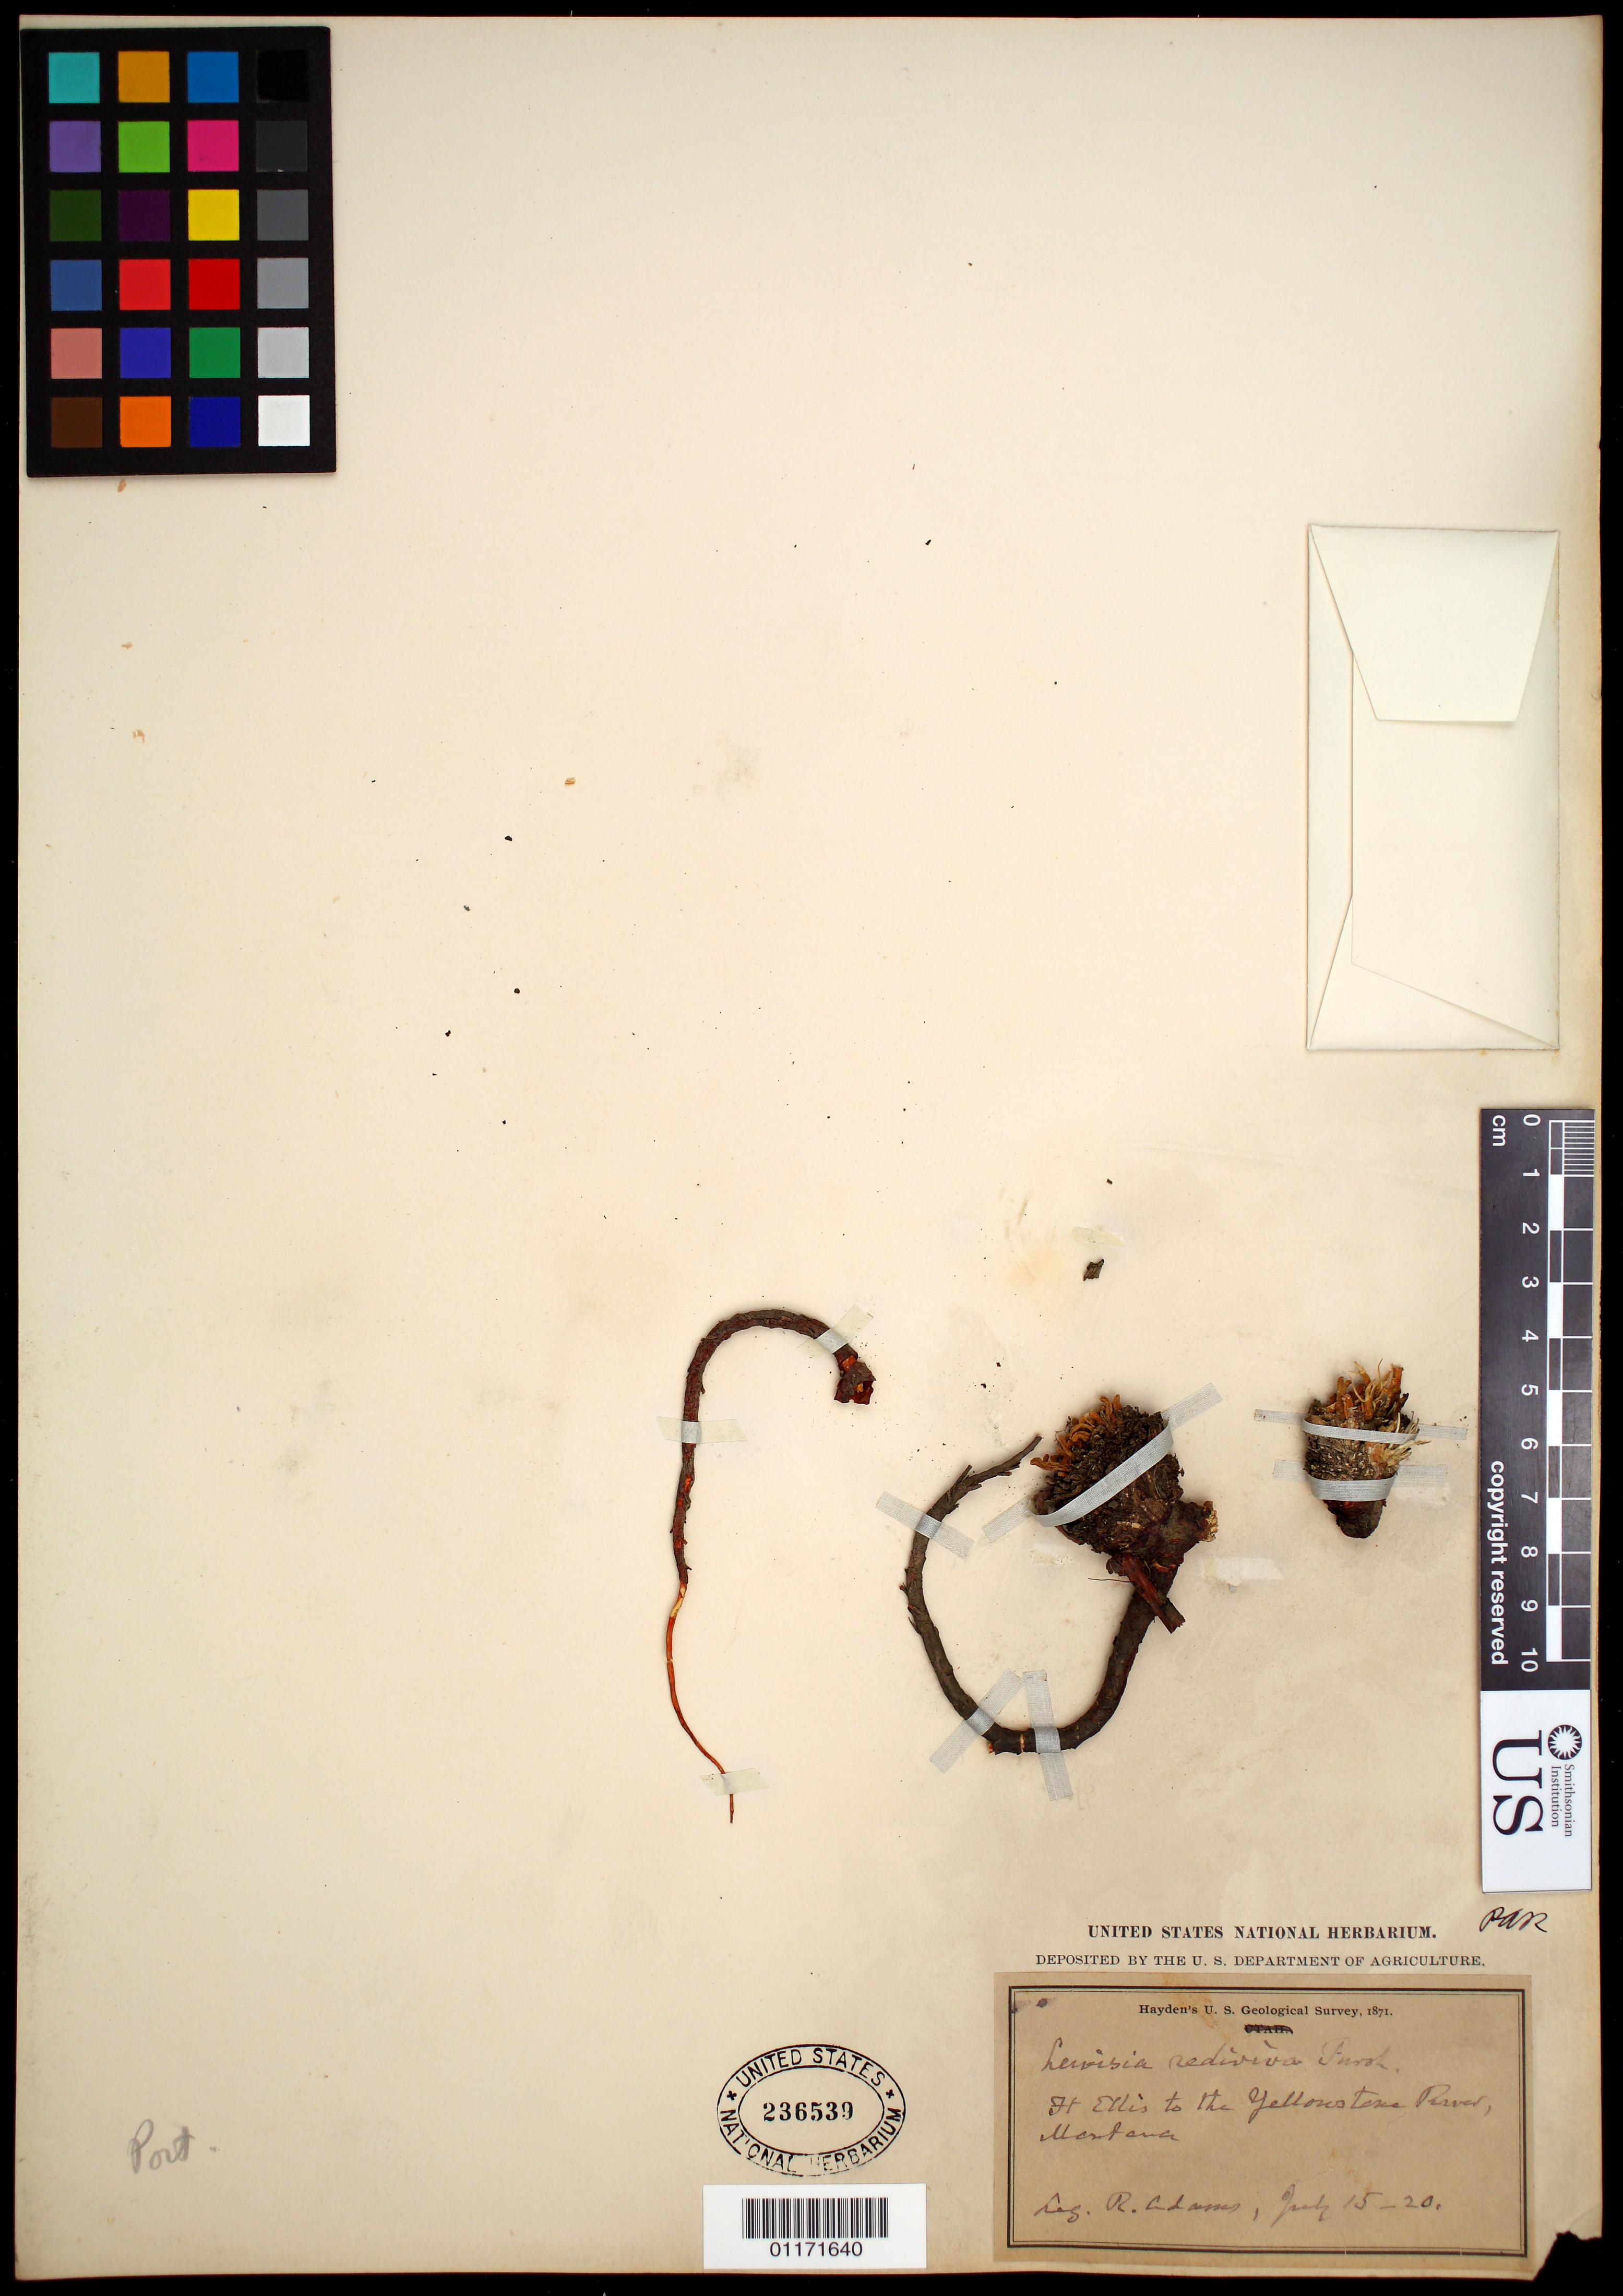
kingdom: Plantae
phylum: Tracheophyta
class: Magnoliopsida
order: Caryophyllales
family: Montiaceae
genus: Lewisia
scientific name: Lewisia rediviva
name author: Pursh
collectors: R. Adams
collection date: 1871-07-15/1871-07-20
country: United States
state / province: Montana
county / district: Gallatin / Park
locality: Between Ft. Ellis and Yellowstone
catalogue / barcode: US 236539